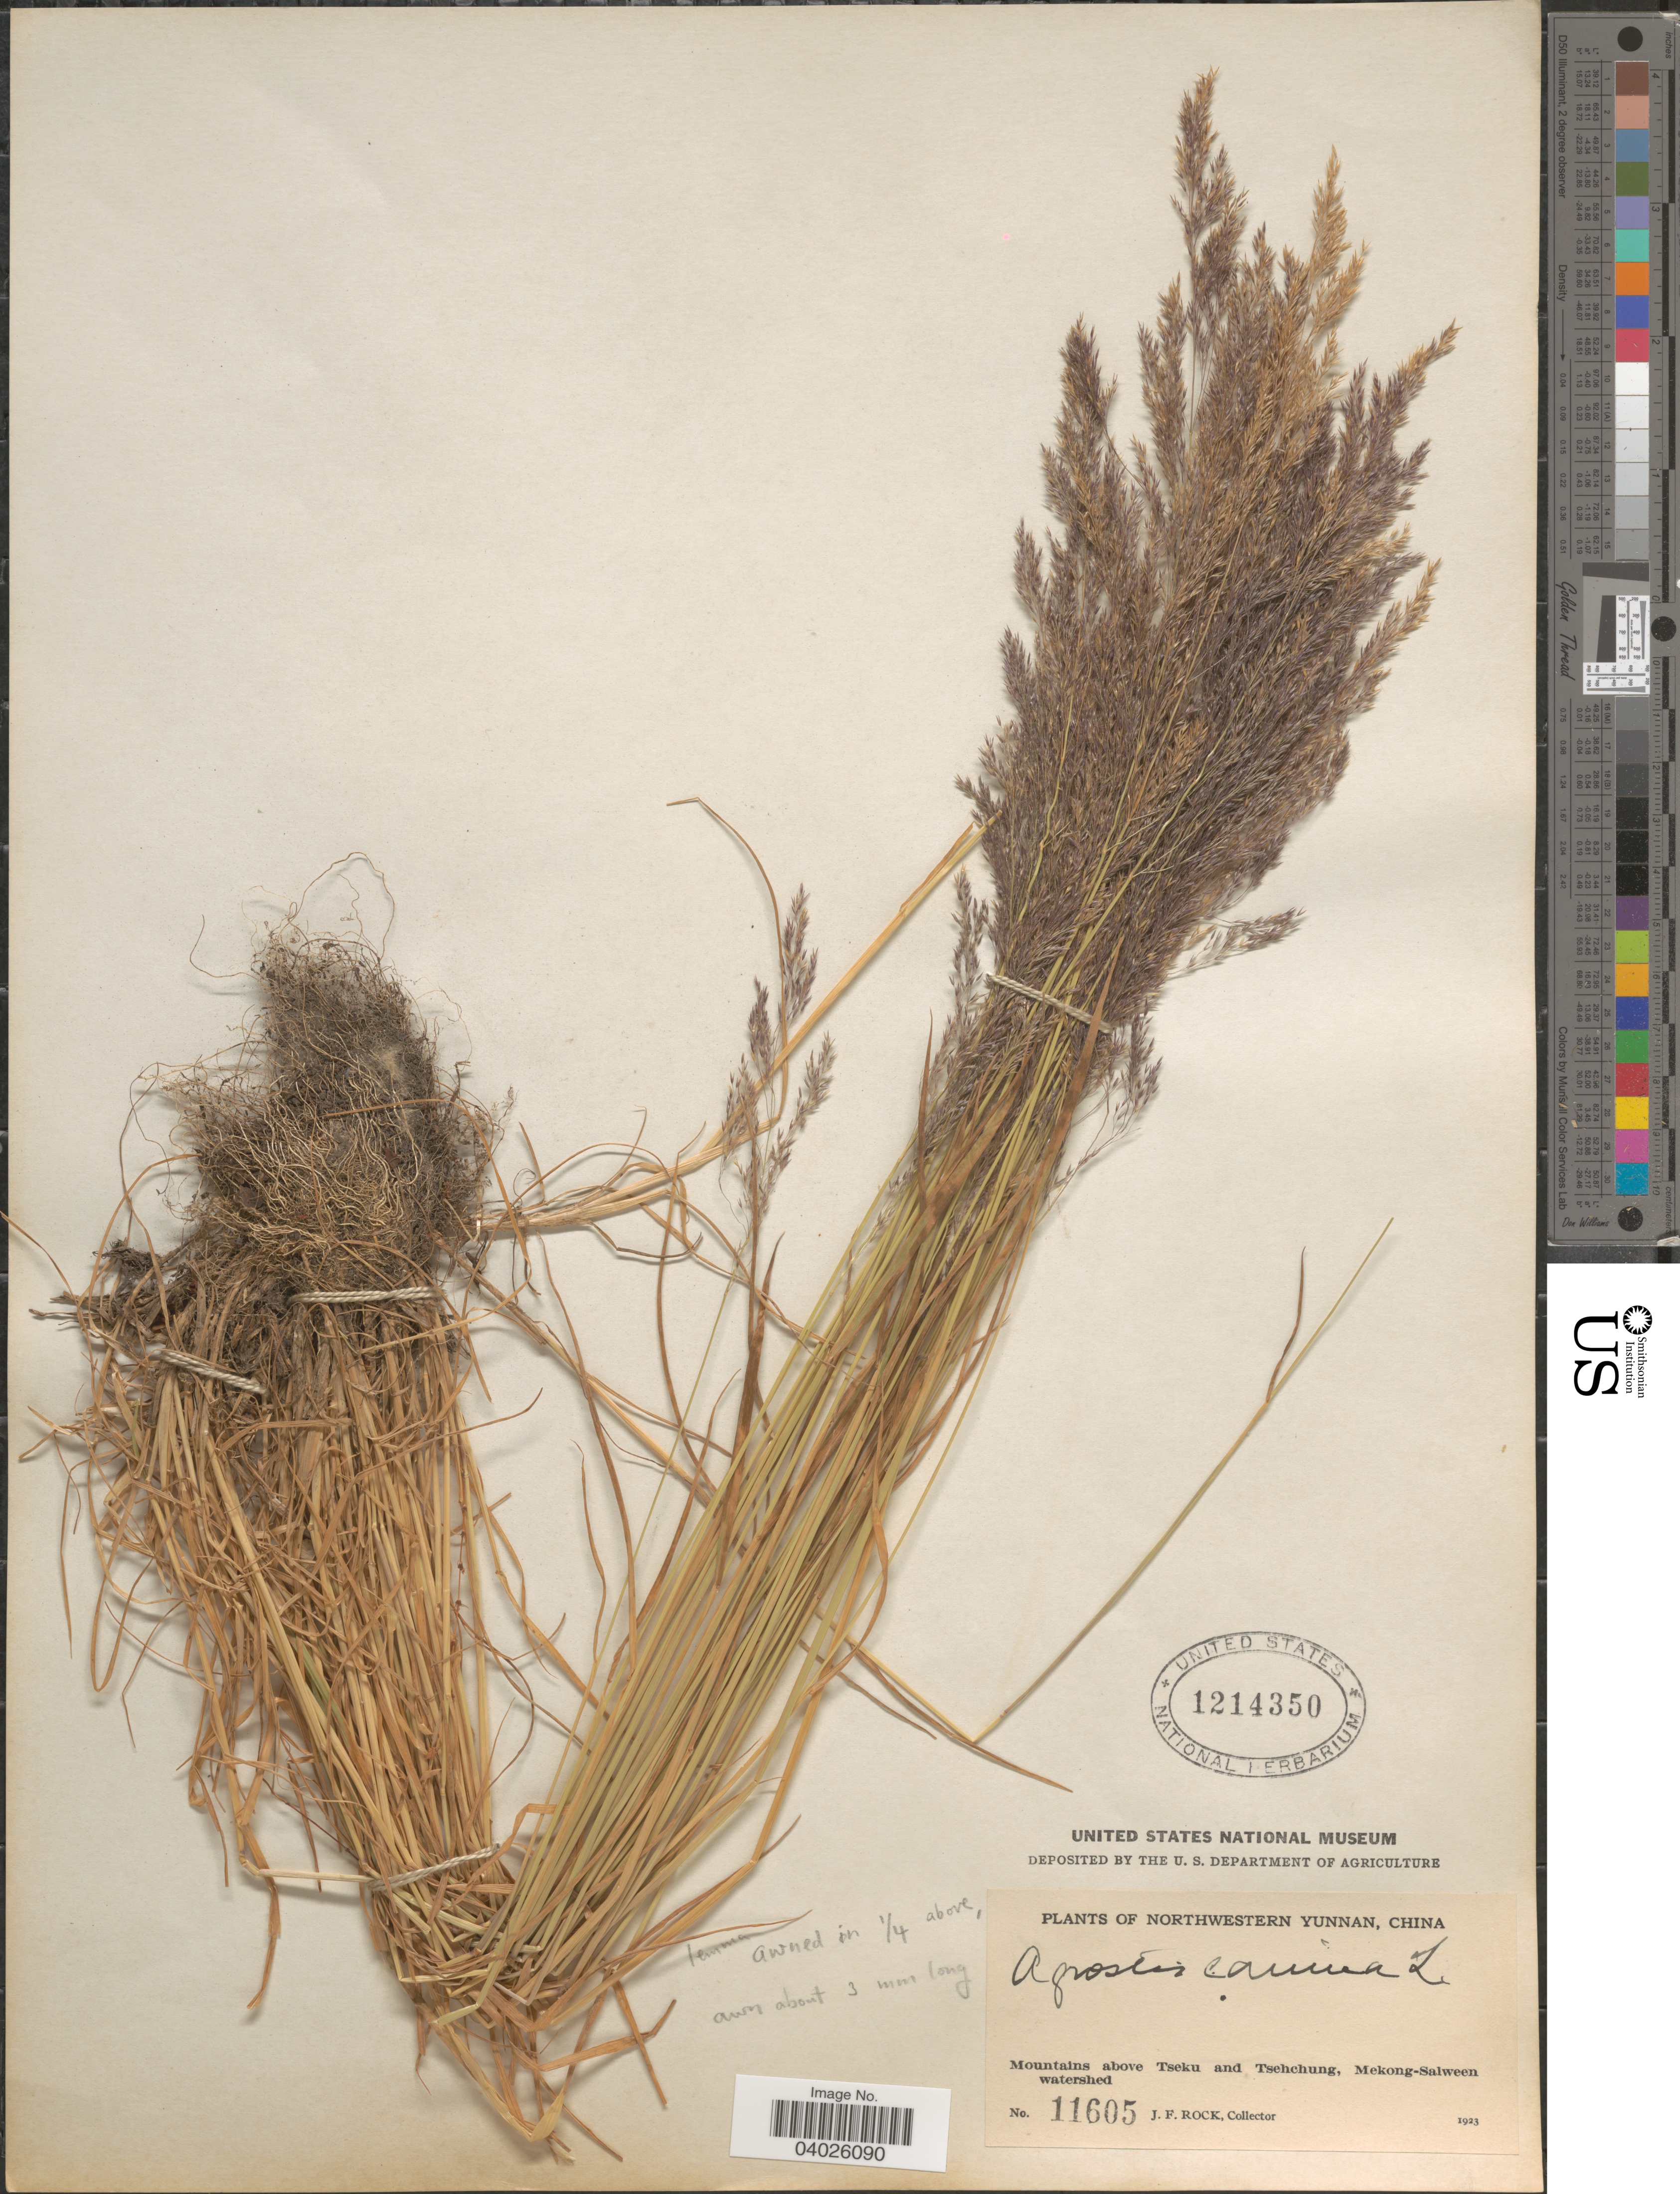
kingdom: Plantae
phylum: Tracheophyta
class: Liliopsida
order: Poales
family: Poaceae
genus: Agrostis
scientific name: Agrostis canina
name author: L.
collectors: J. Rock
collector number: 11605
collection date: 1923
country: China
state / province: Yunnan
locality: Northwestern Yunnan. Mountains above Tseku and Tsehchung, Mekong-Salween watershed.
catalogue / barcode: US 1214350